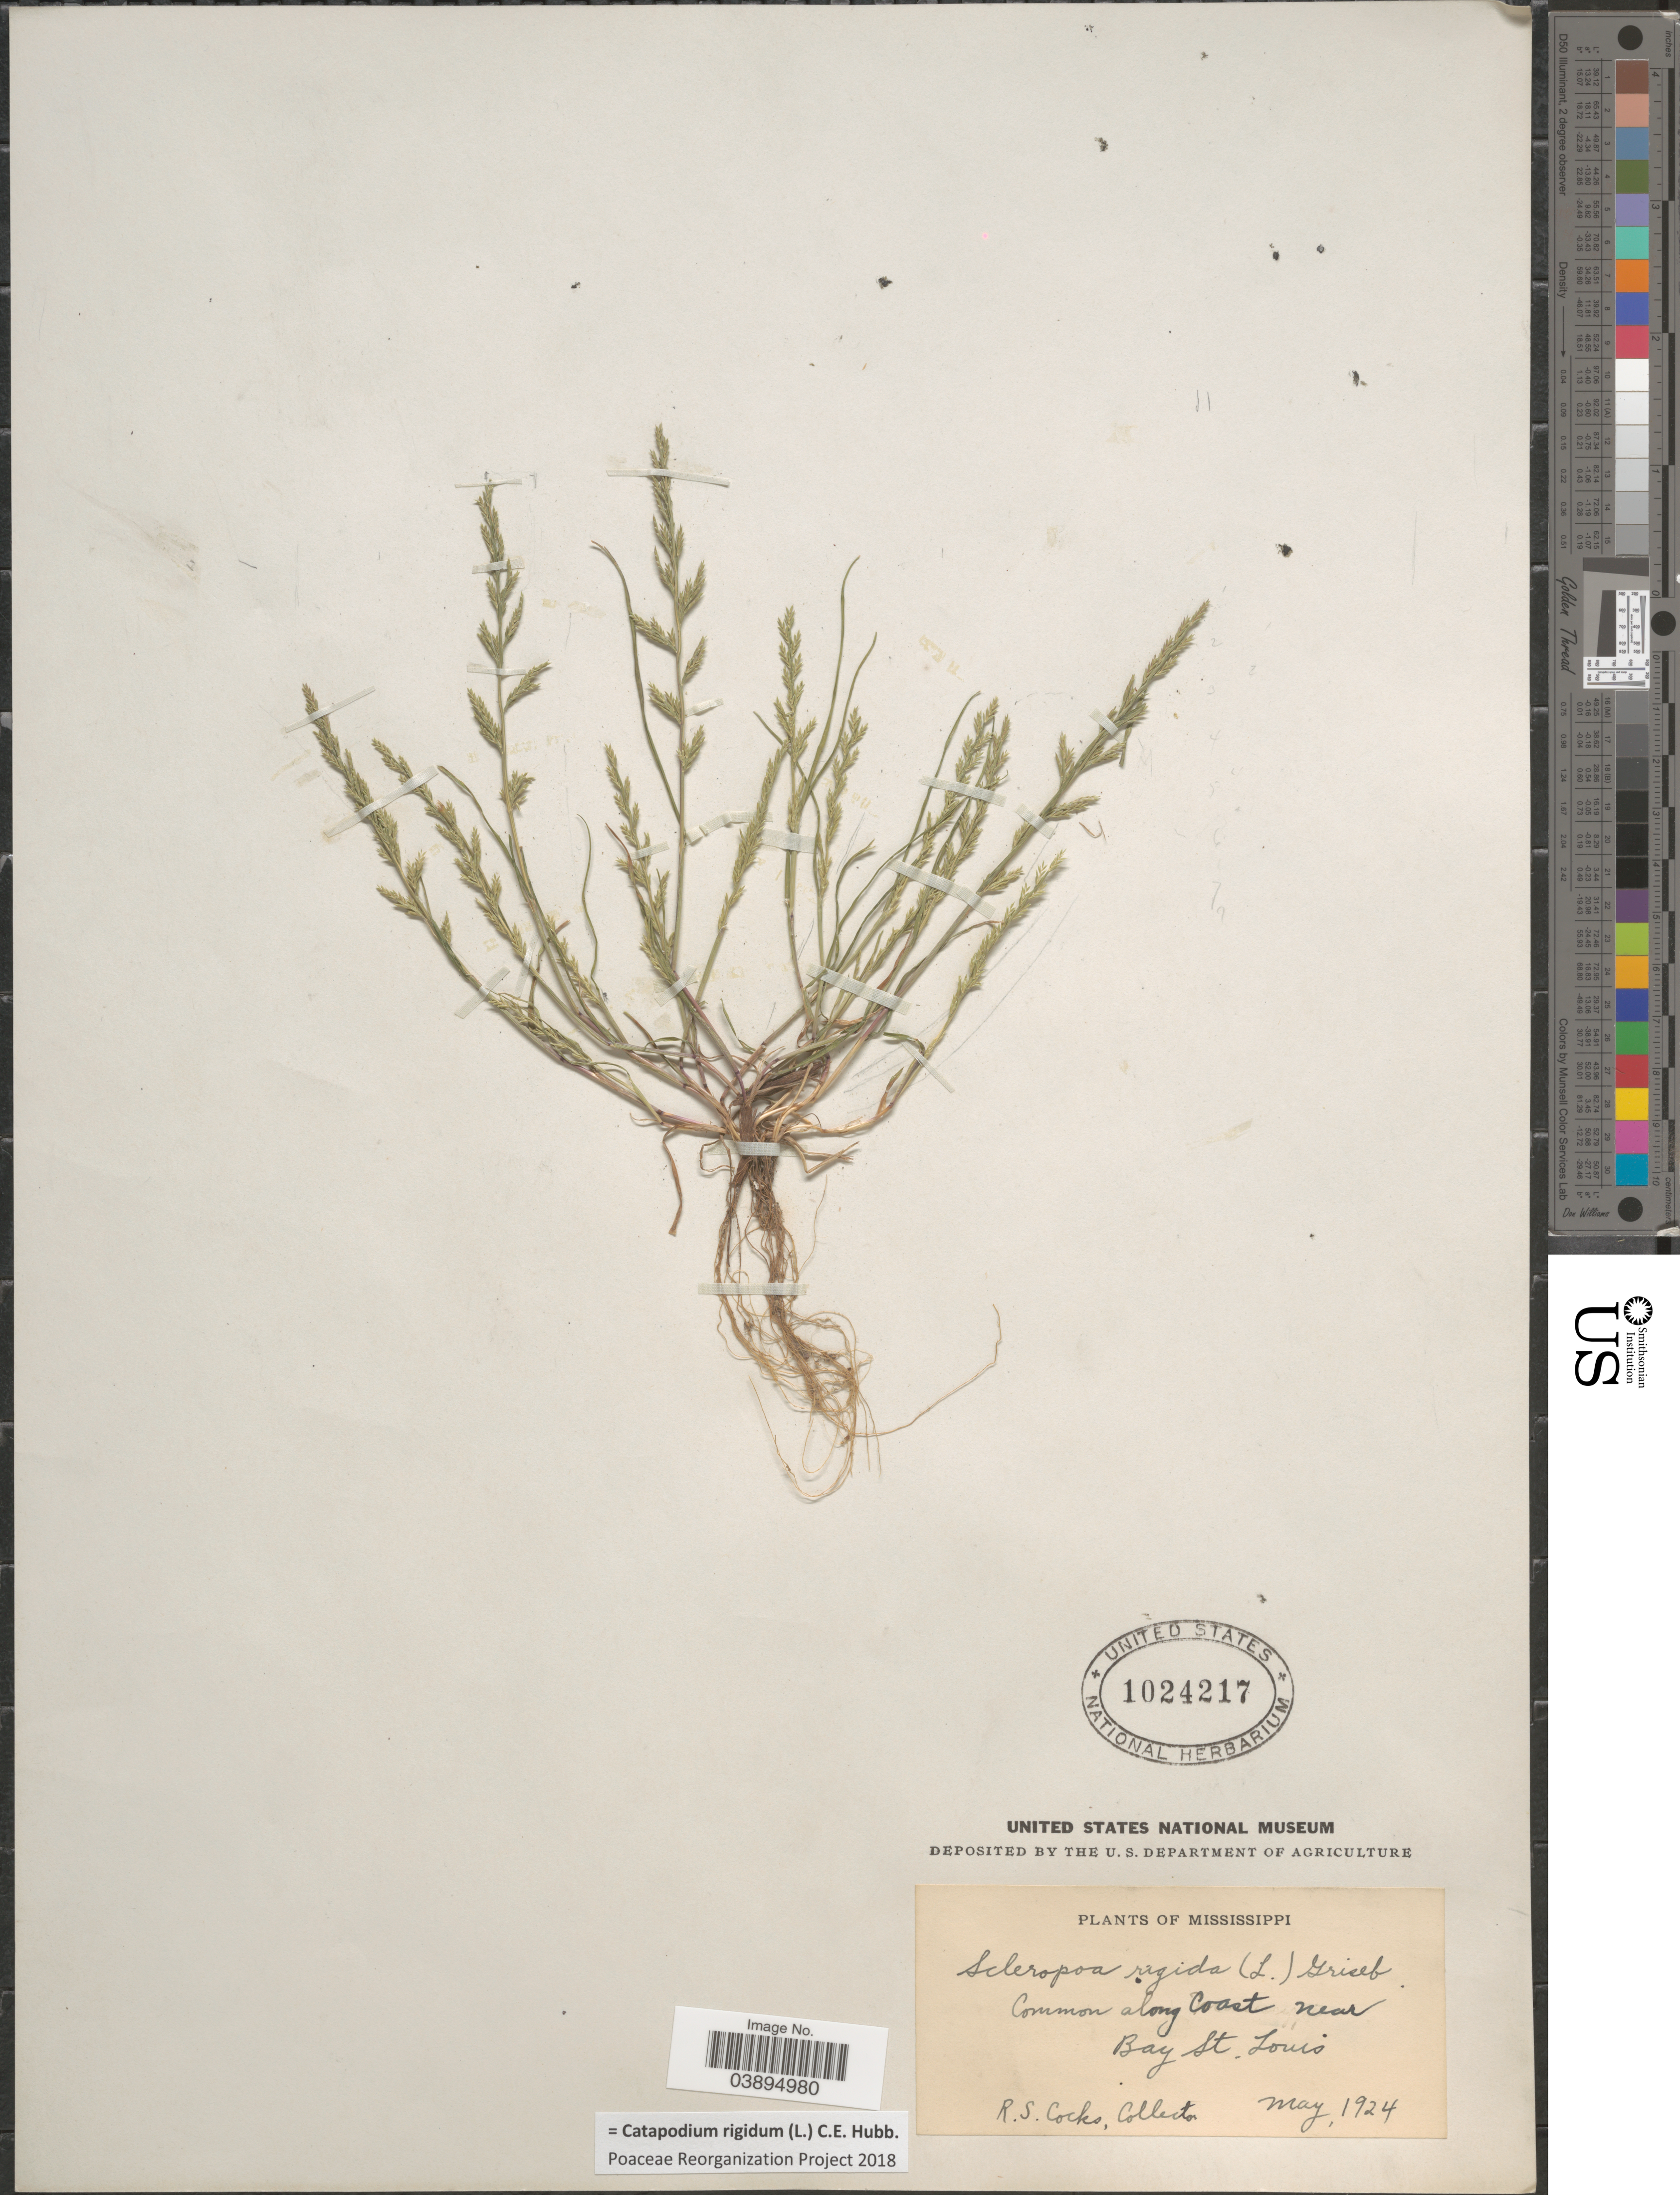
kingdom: Plantae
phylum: Tracheophyta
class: Liliopsida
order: Poales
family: Poaceae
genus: Catapodium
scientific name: Catapodium rigidum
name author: (L.) C.E. Hubb.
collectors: R. Cocks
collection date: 1924-05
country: United States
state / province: Mississippi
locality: Along Coast near Bay St. Louis.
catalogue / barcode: US 1024217